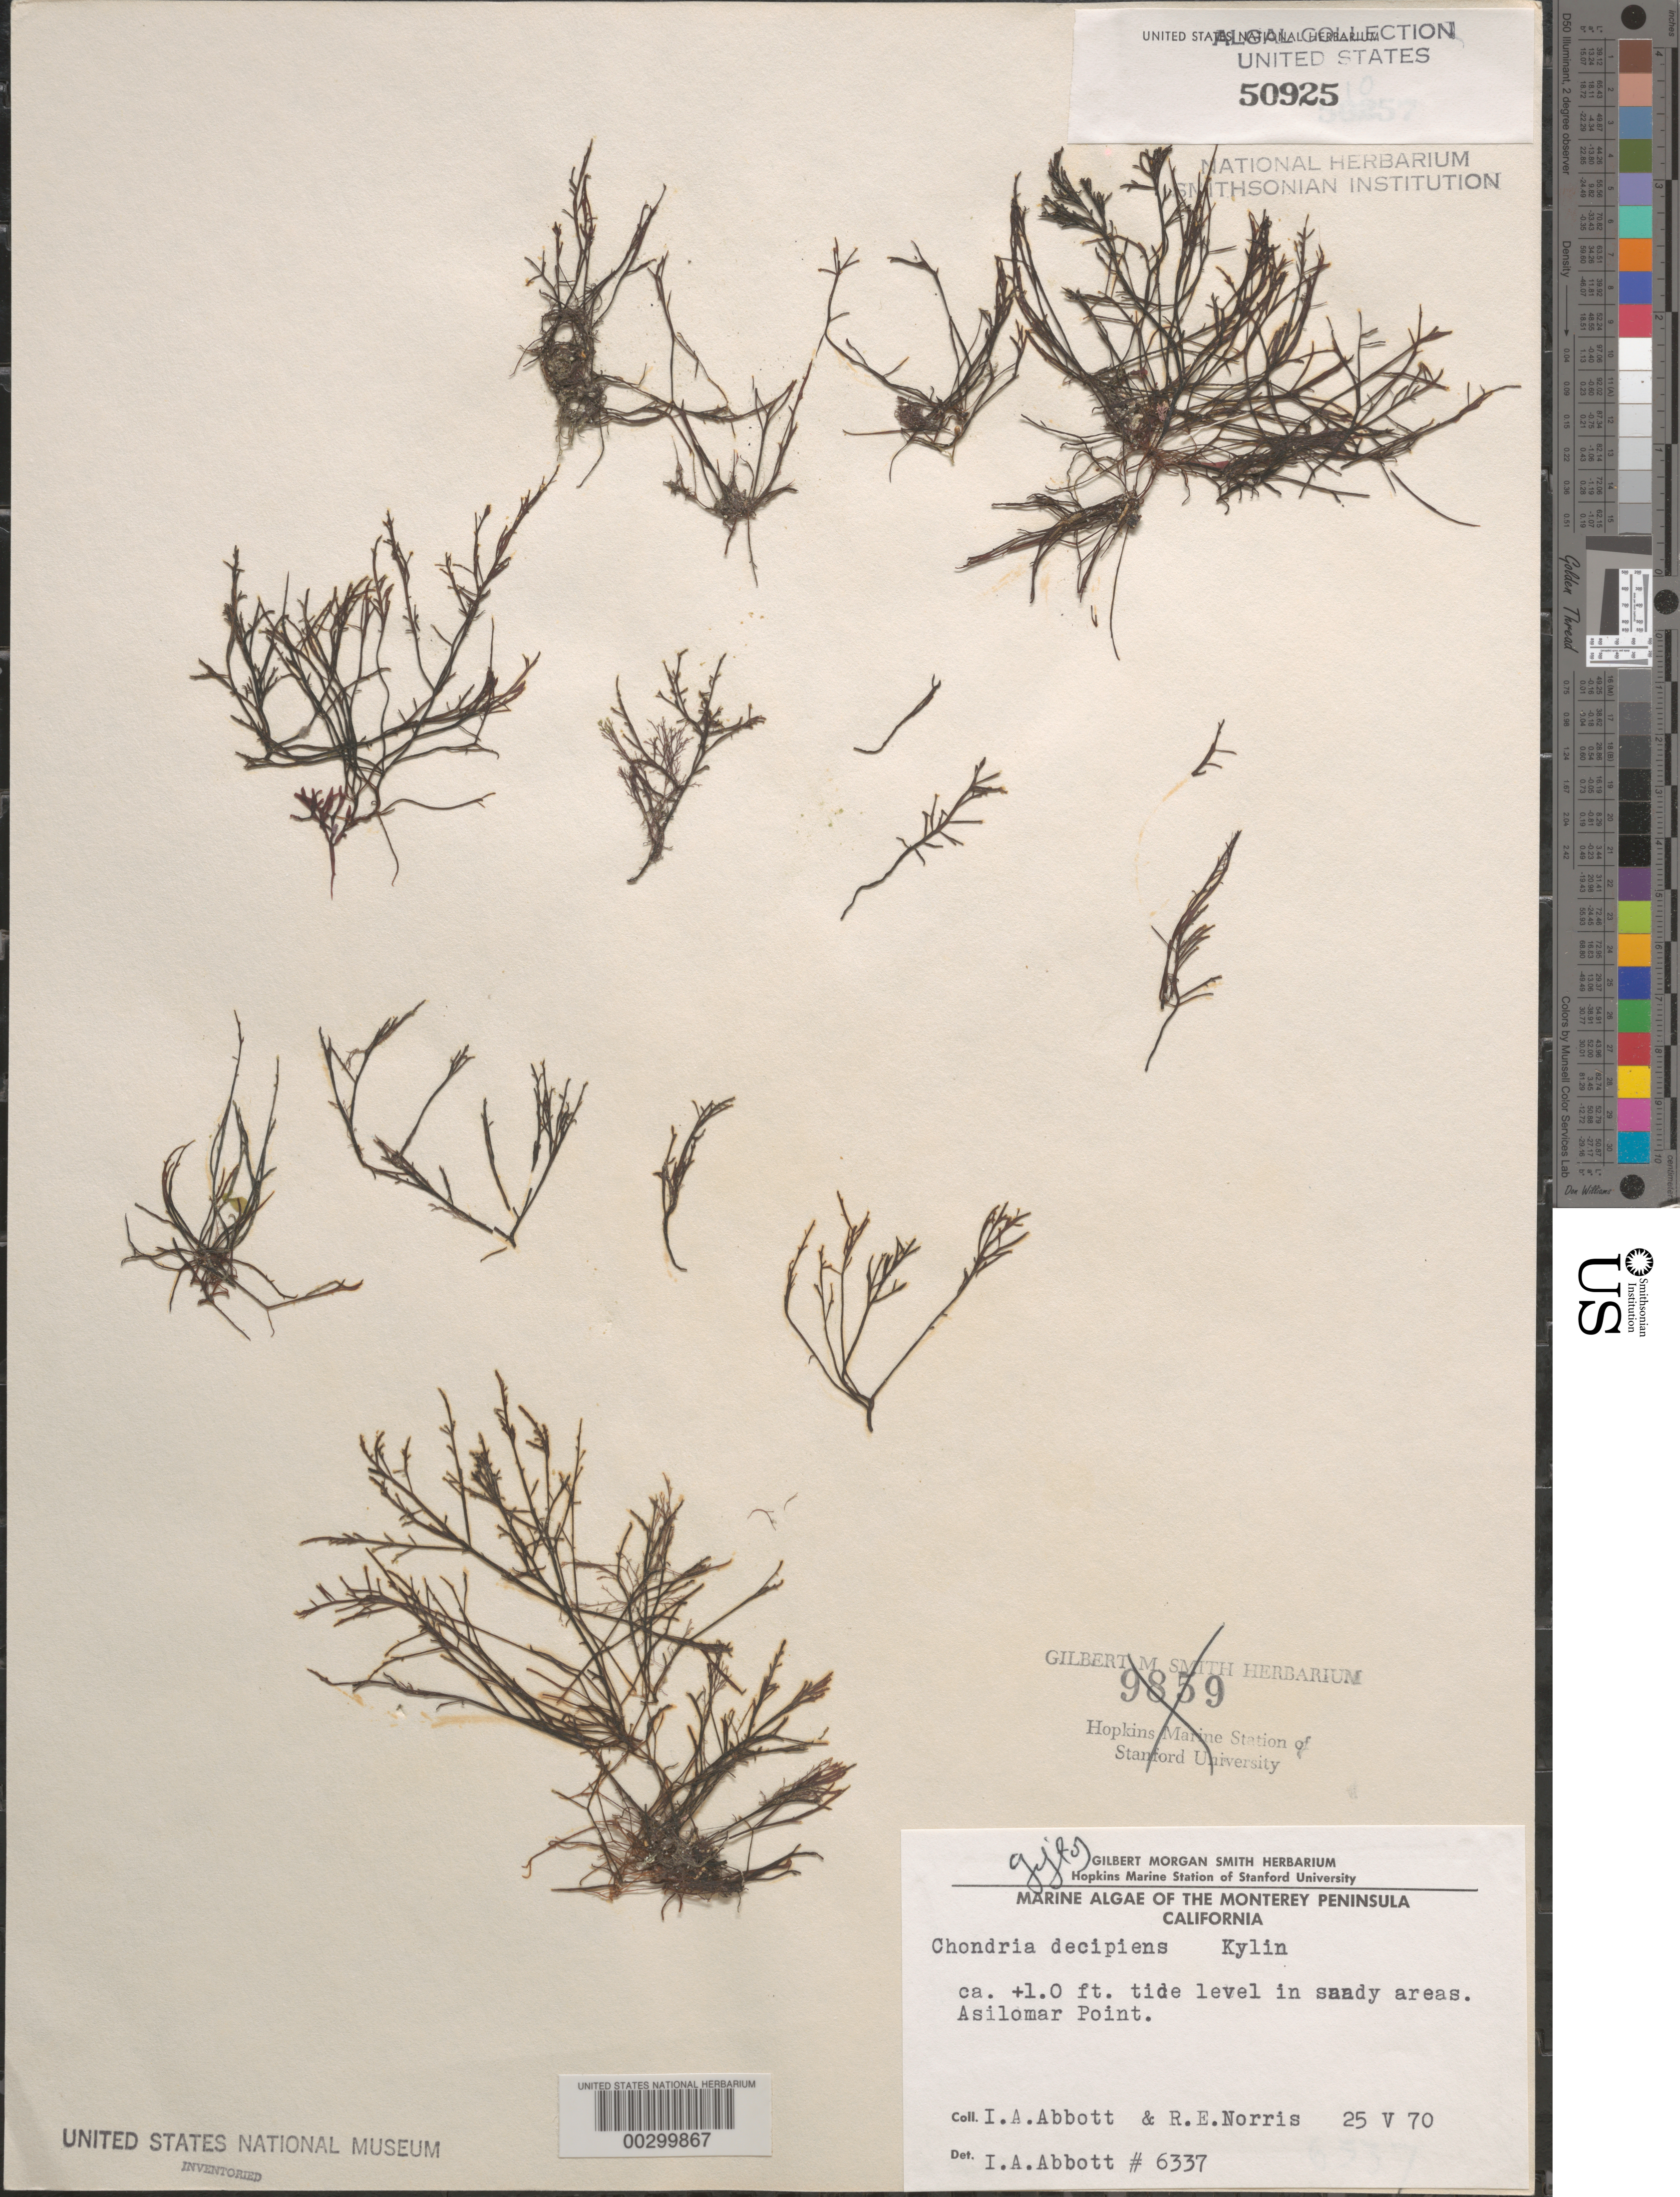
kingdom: Plantae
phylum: Rhodophyta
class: Florideophyceae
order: Ceramiales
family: Rhodomelaceae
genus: Chondria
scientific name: Chondria decipiens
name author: Kylin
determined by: Abbott, Isabella A.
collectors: I. A. Abbott & R. E. Norris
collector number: IAA 6337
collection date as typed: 25 May 1970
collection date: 1970-05-25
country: United States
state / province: California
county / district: Monterey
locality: Asilomar Point, Monterey Peninsula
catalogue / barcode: US 50925